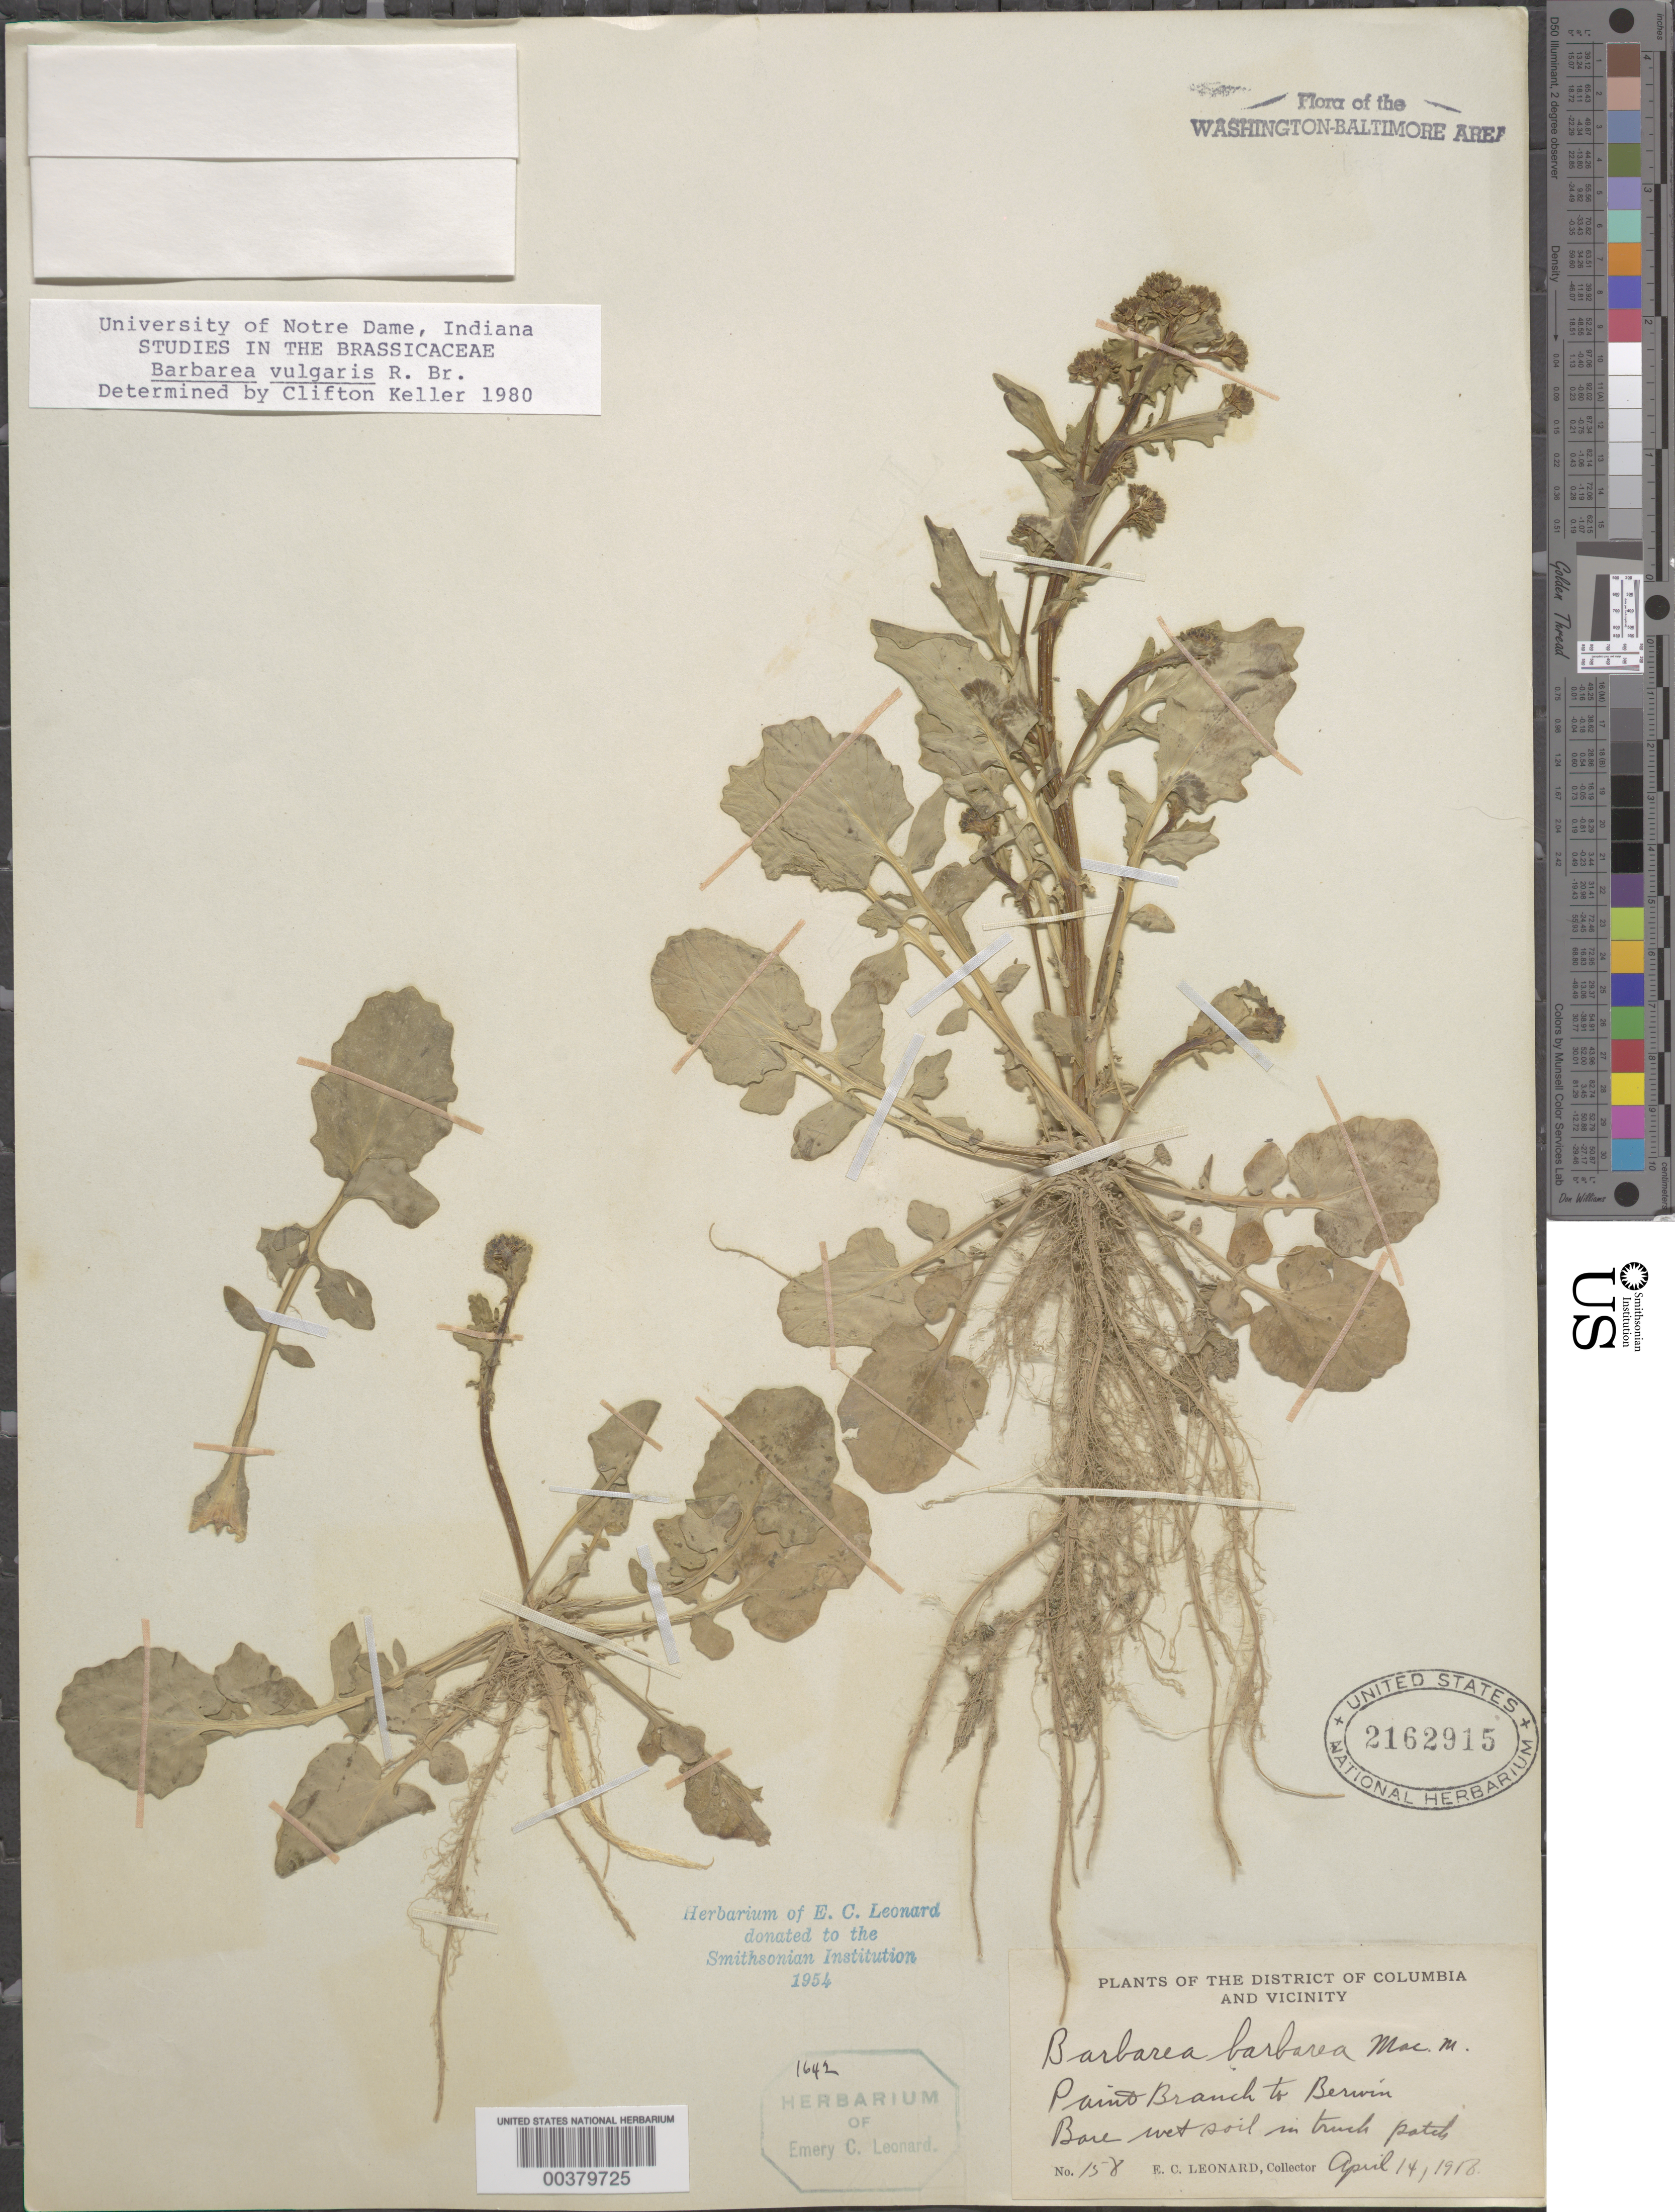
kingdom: Plantae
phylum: Tracheophyta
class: Magnoliopsida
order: Brassicales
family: Brassicaceae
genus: Barbarea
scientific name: Barbarea vulgaris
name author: W.T. Aiton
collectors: E. C. Leonard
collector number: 158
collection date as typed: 14 Apr 1918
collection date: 1918-04-14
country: United States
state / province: Maryland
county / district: Prince George's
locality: Paint Branch to Berwyn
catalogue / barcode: US 2162915